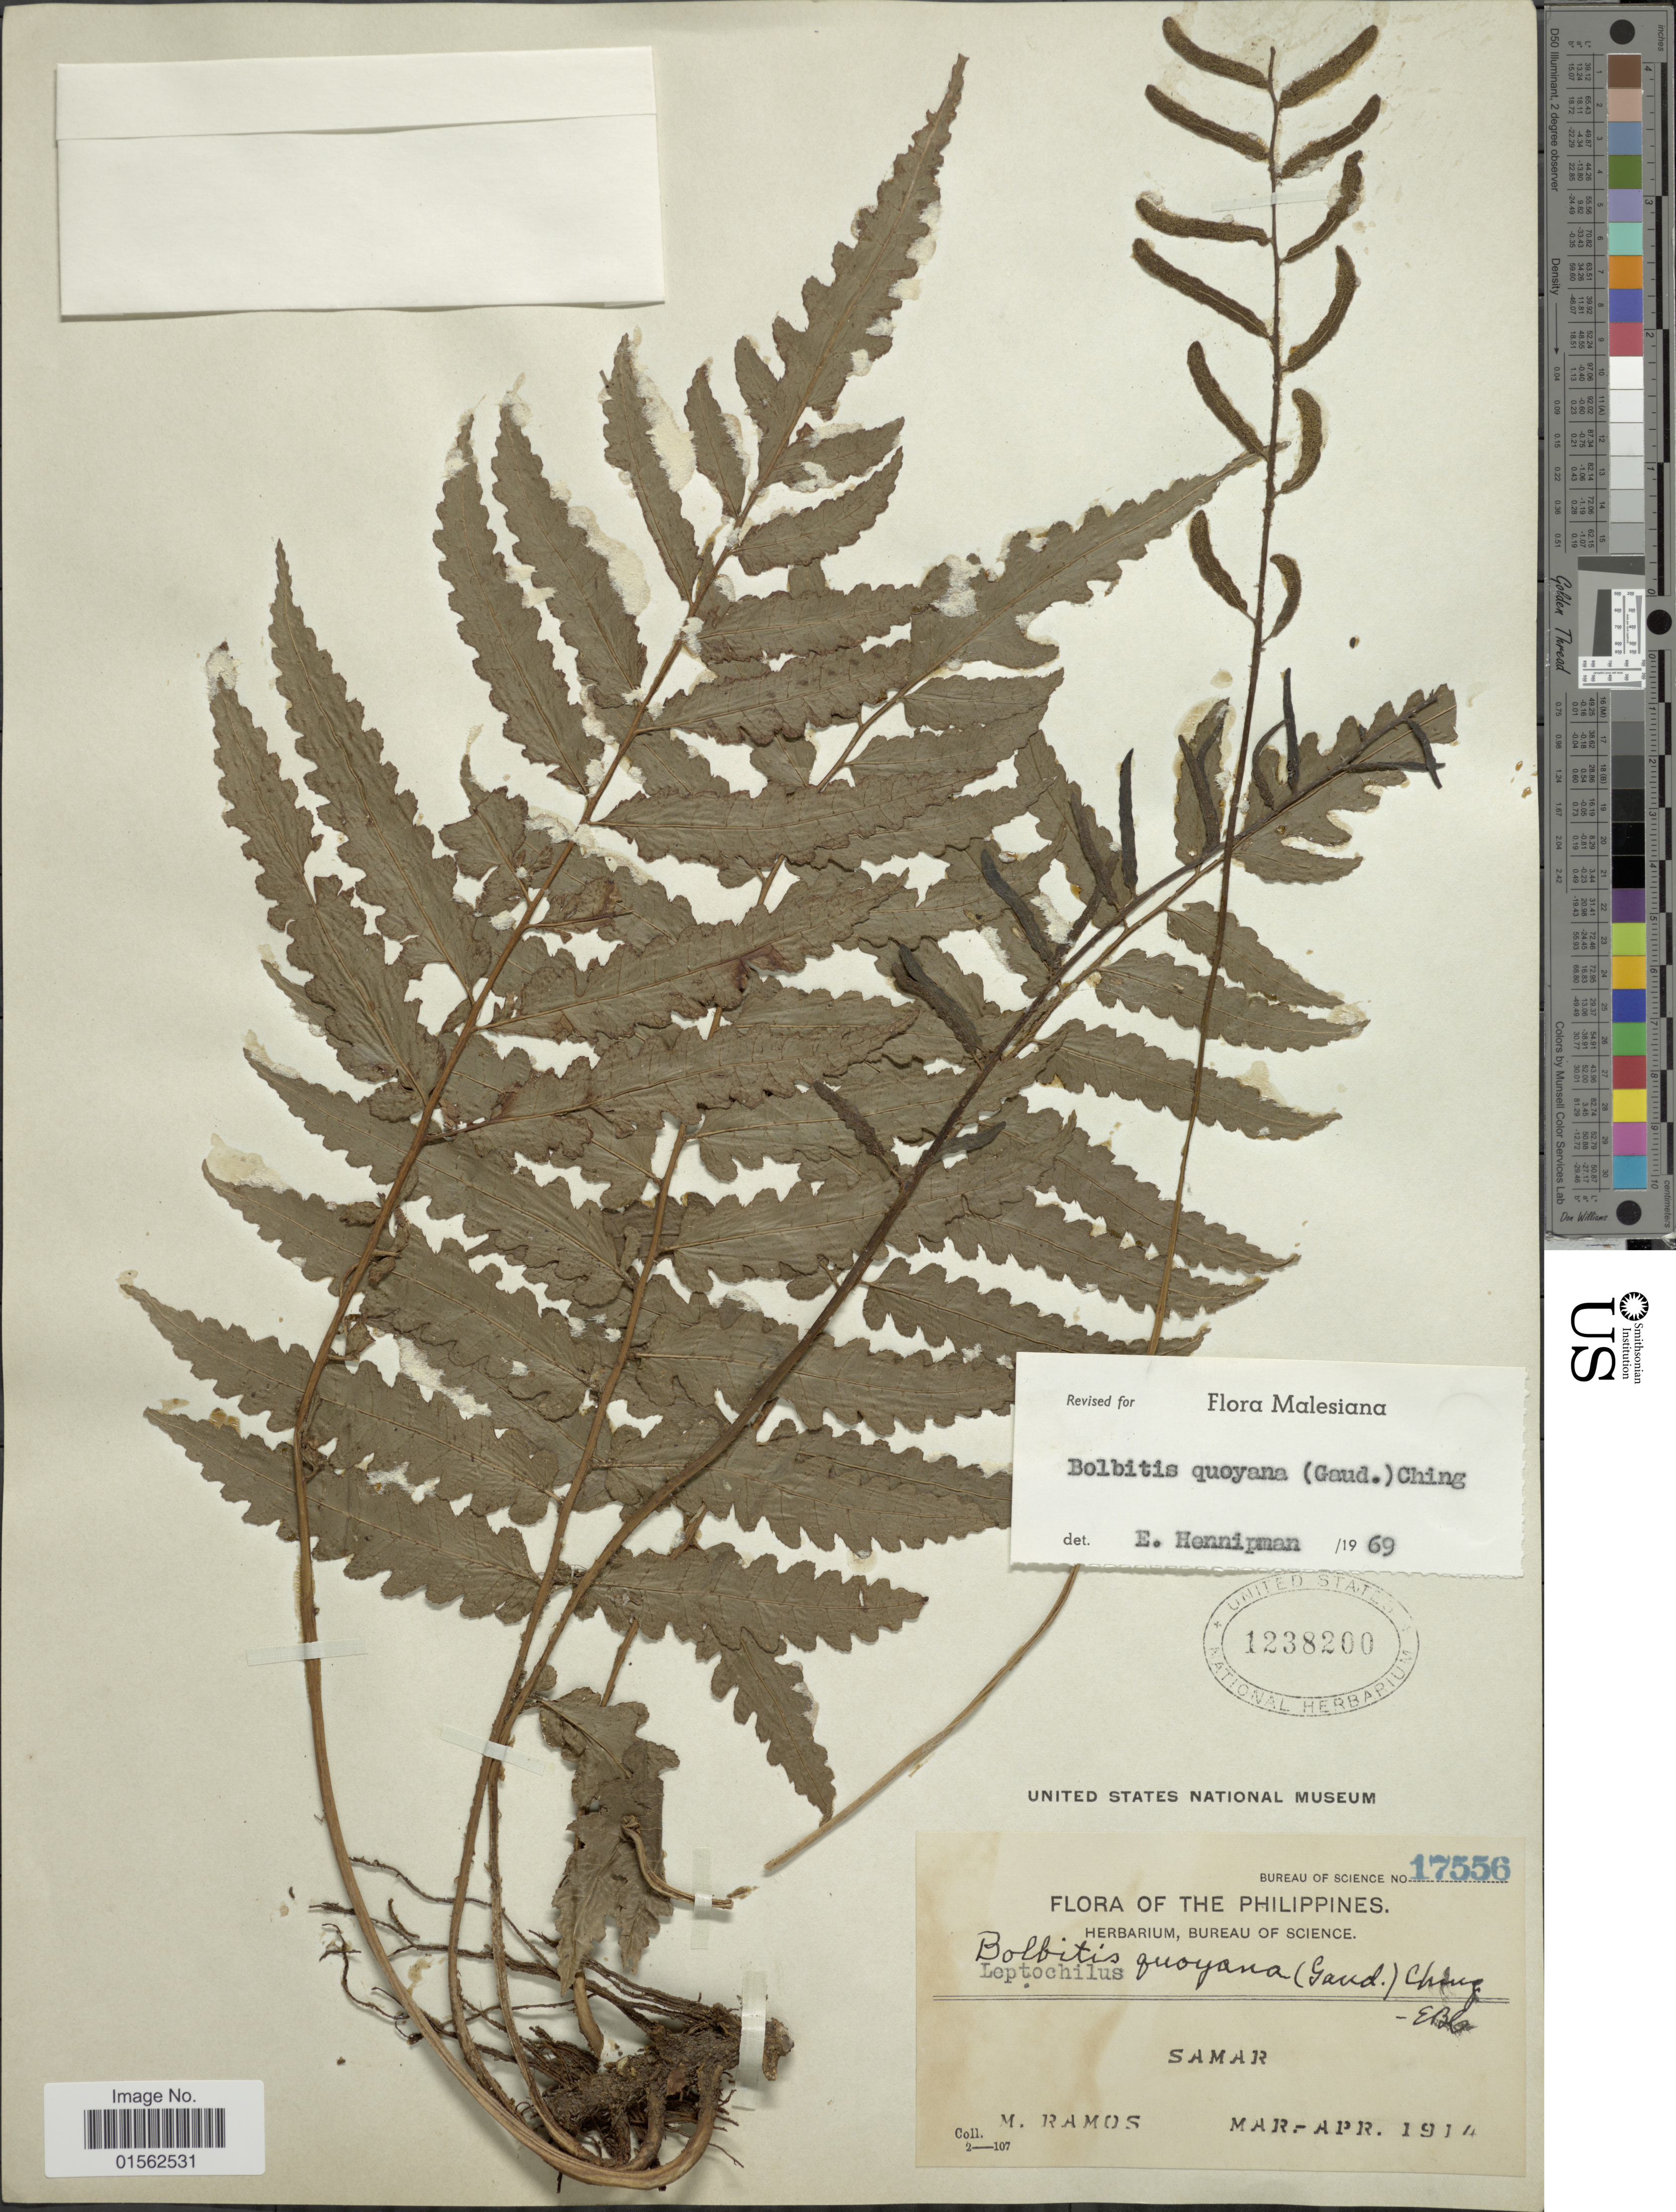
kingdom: Plantae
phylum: Tracheophyta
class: Polypodiopsida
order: Polypodiales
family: Dryopteridaceae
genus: Bolbitis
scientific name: Bolbitis quoyana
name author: (Gaudich.) Ching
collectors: M. Ramos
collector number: Bureau of Science 17556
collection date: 1914-03/1914-04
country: Philippines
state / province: Eastern Visayas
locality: Philippines, Samar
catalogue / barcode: US 1238200